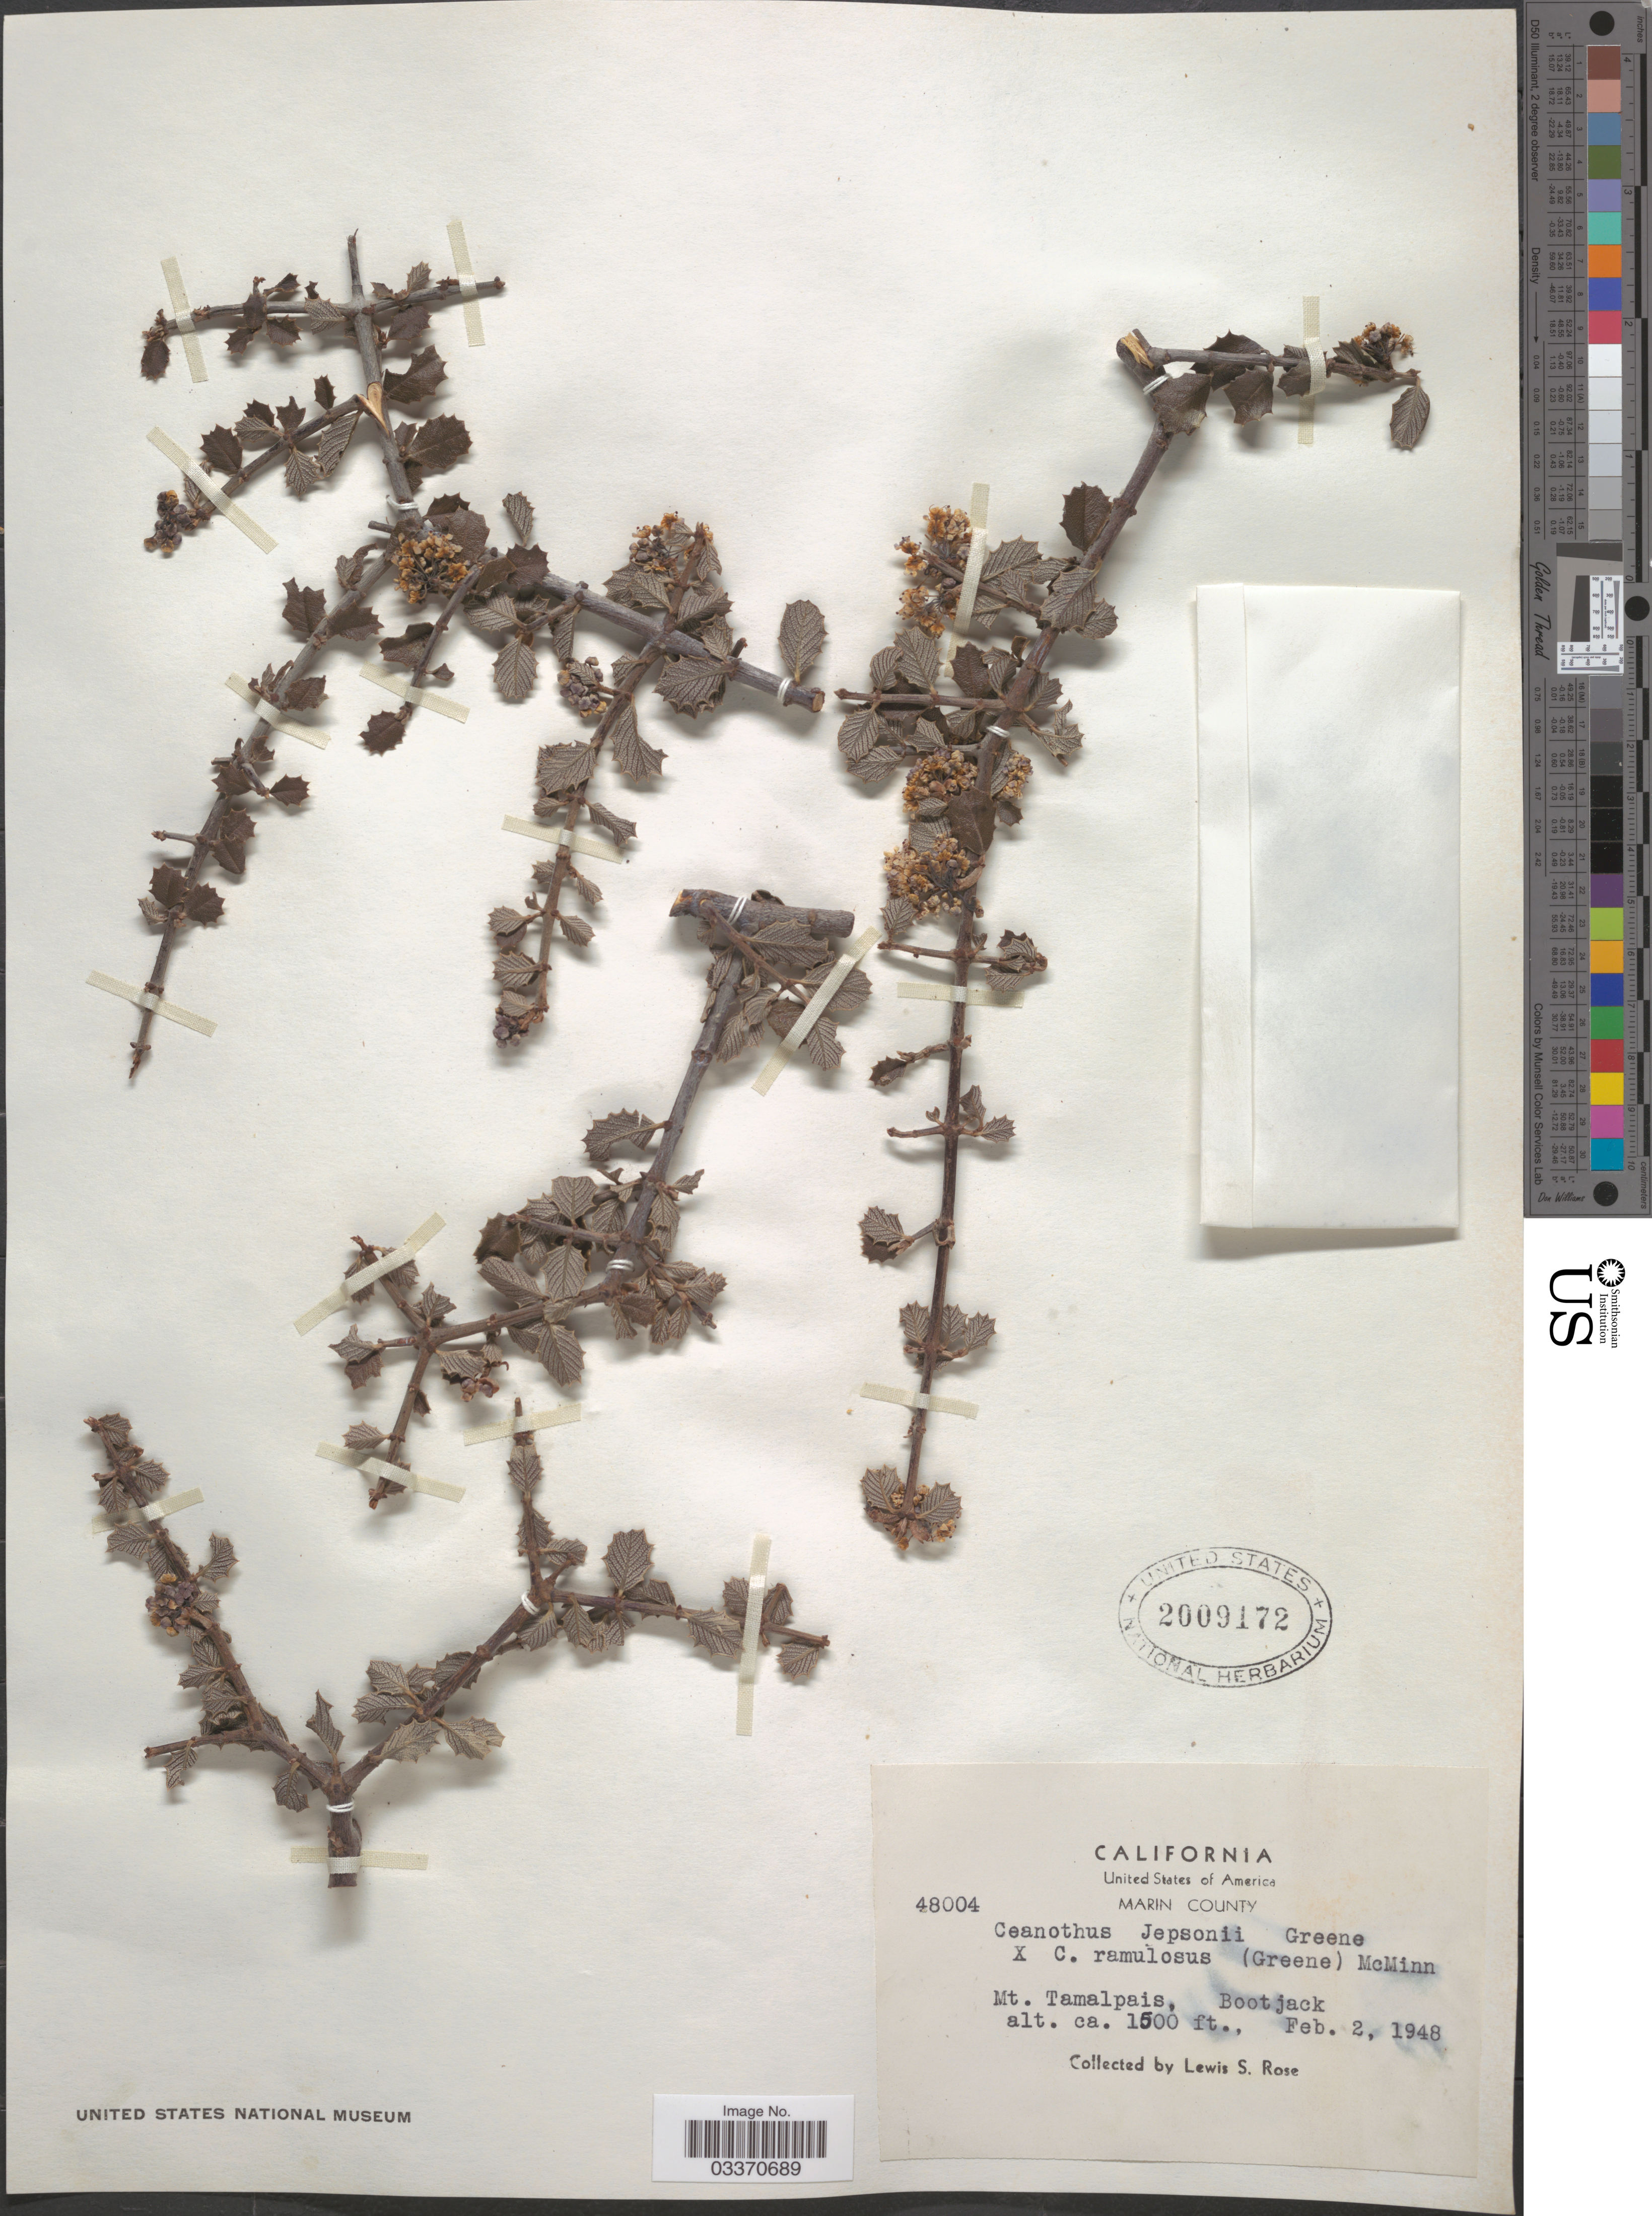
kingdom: Plantae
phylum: Tracheophyta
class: Magnoliopsida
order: Rosales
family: Rhamnaceae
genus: Ceanothus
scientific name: Ceanothus jepsonii x C. ramulosus (Greene) McMinn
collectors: L. S. Rose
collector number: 48004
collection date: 1948-02-02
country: United States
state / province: California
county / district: Marin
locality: Marin County. Mt. Tamalpais, Bootjack.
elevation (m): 457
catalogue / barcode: US 2009172